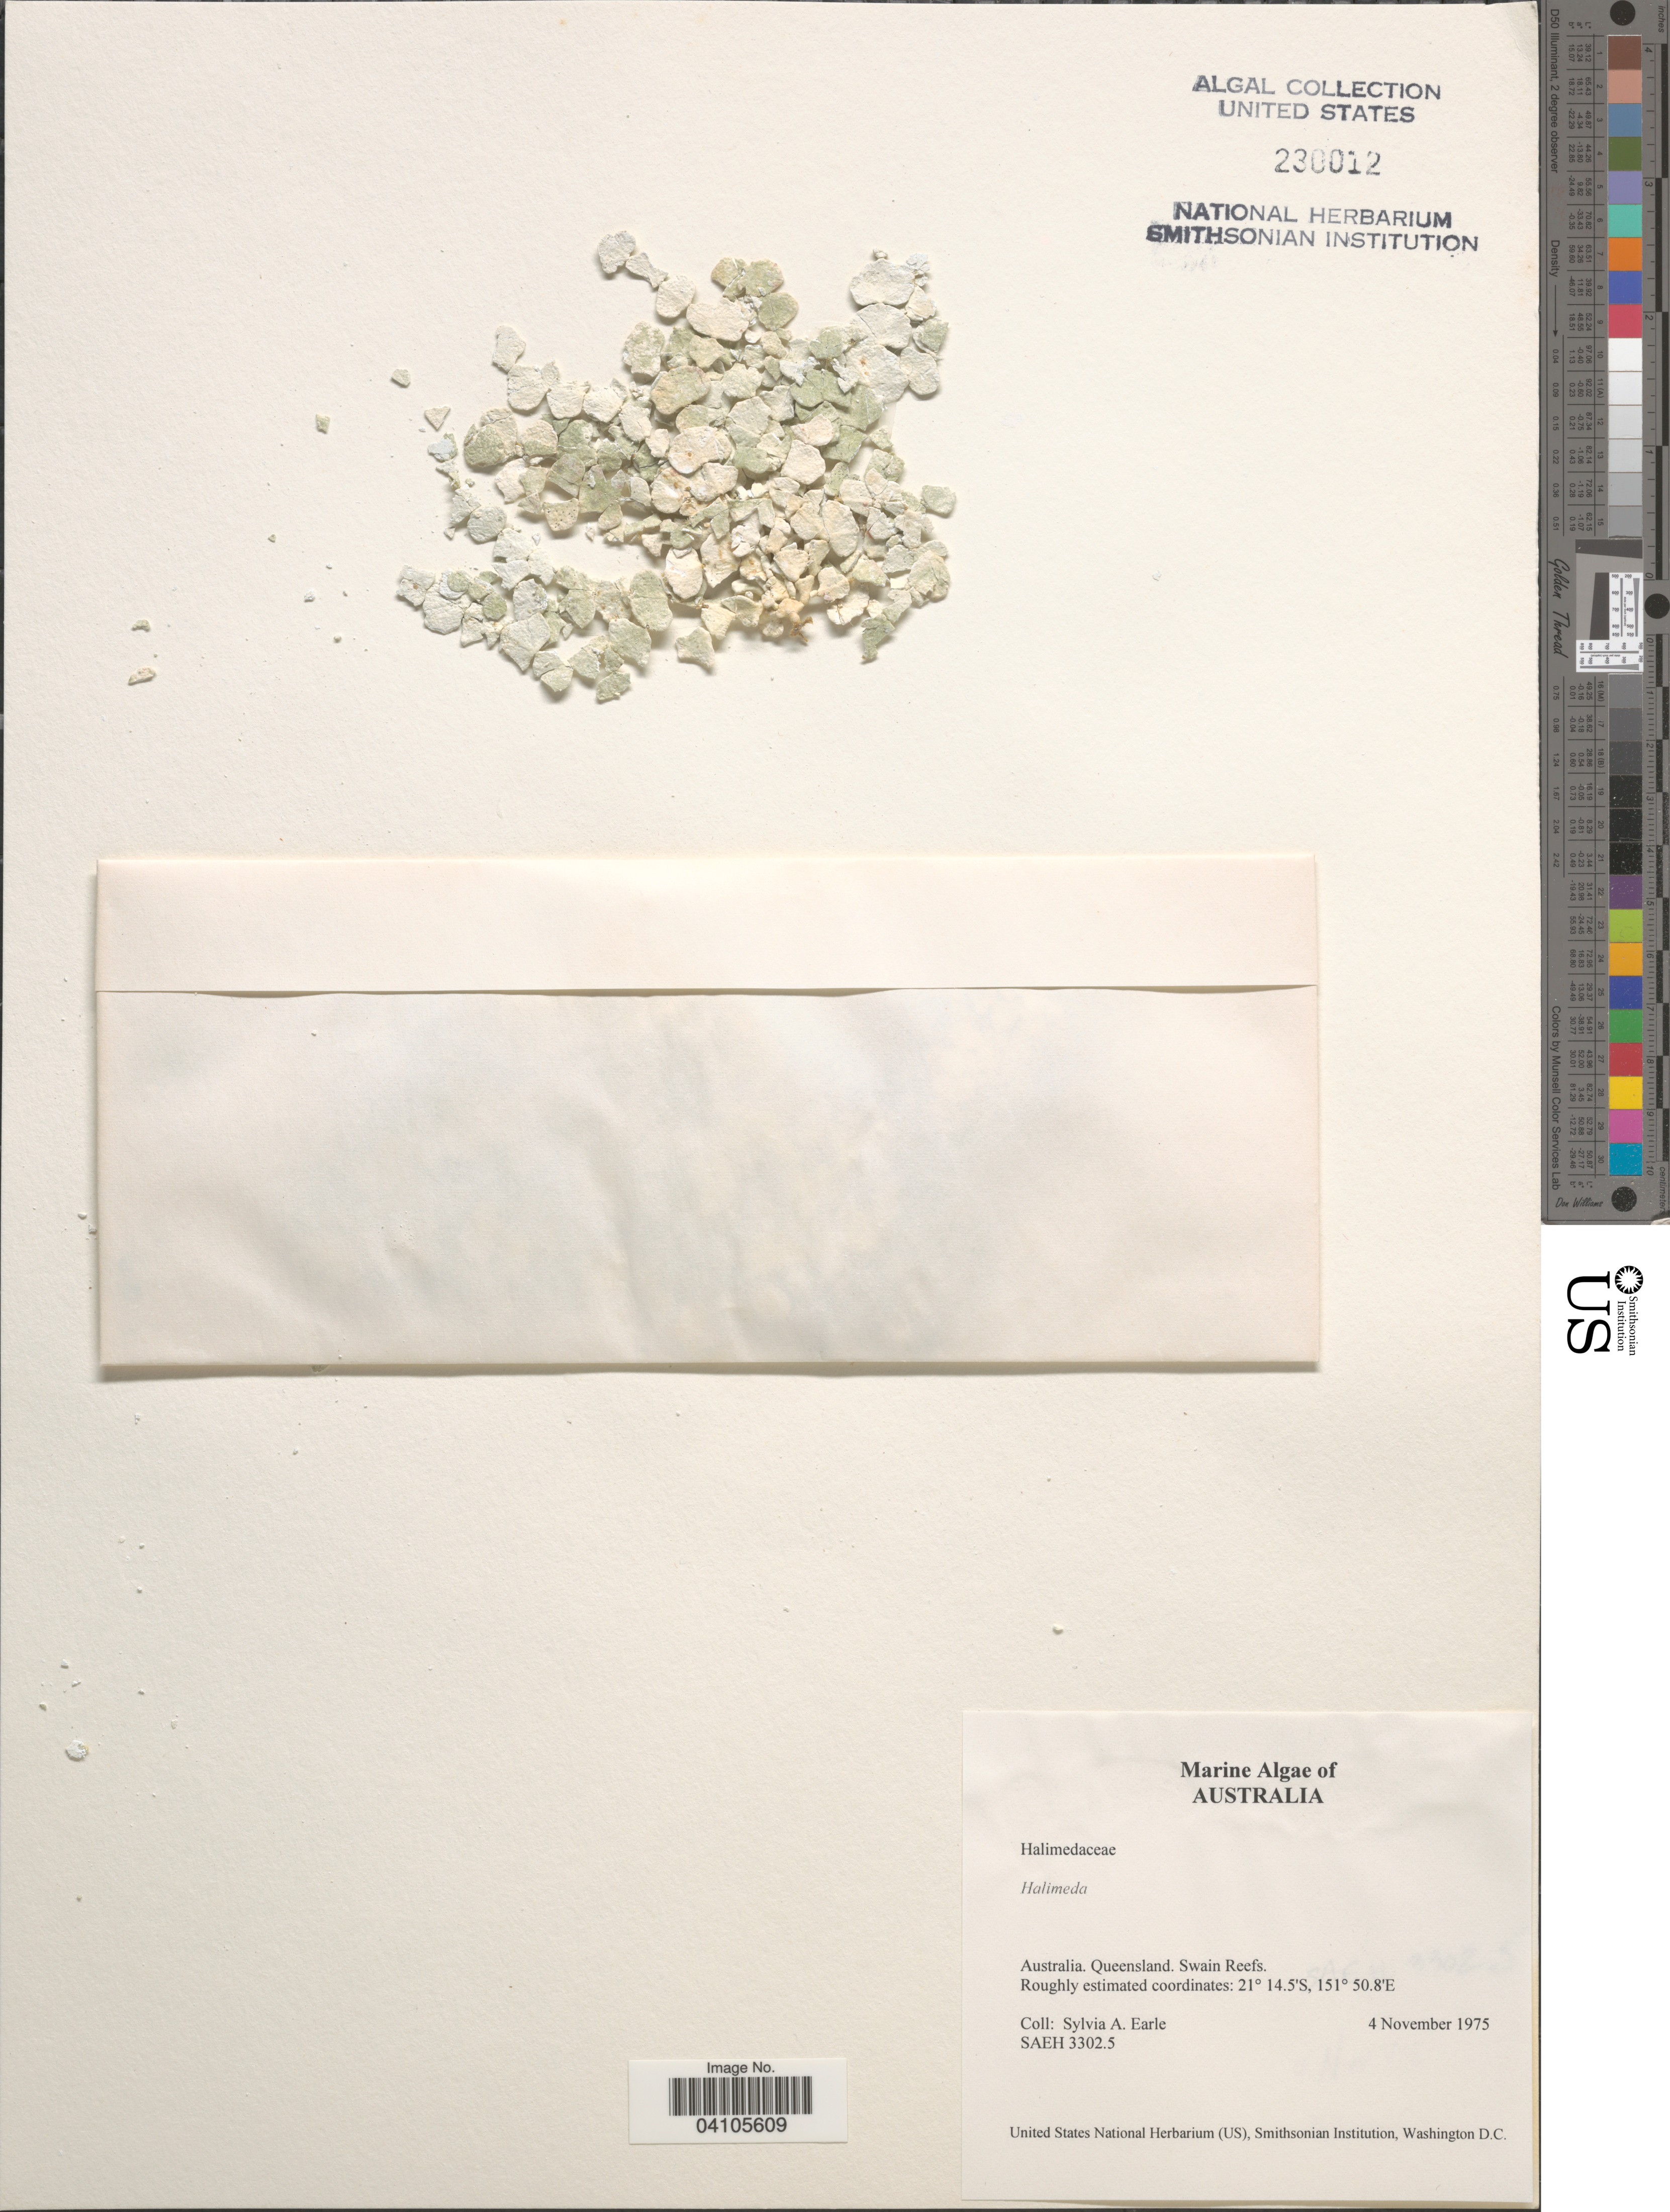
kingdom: Plantae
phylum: Chlorophyta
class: Ulvophyceae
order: Bryopsidales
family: Halimedaceae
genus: Halimeda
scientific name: Halimeda sp.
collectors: S. A. Earle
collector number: SAEH 3302.5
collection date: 1975-11-04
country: Australia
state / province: Queensland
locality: Swain Reefs.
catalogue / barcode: US 230012